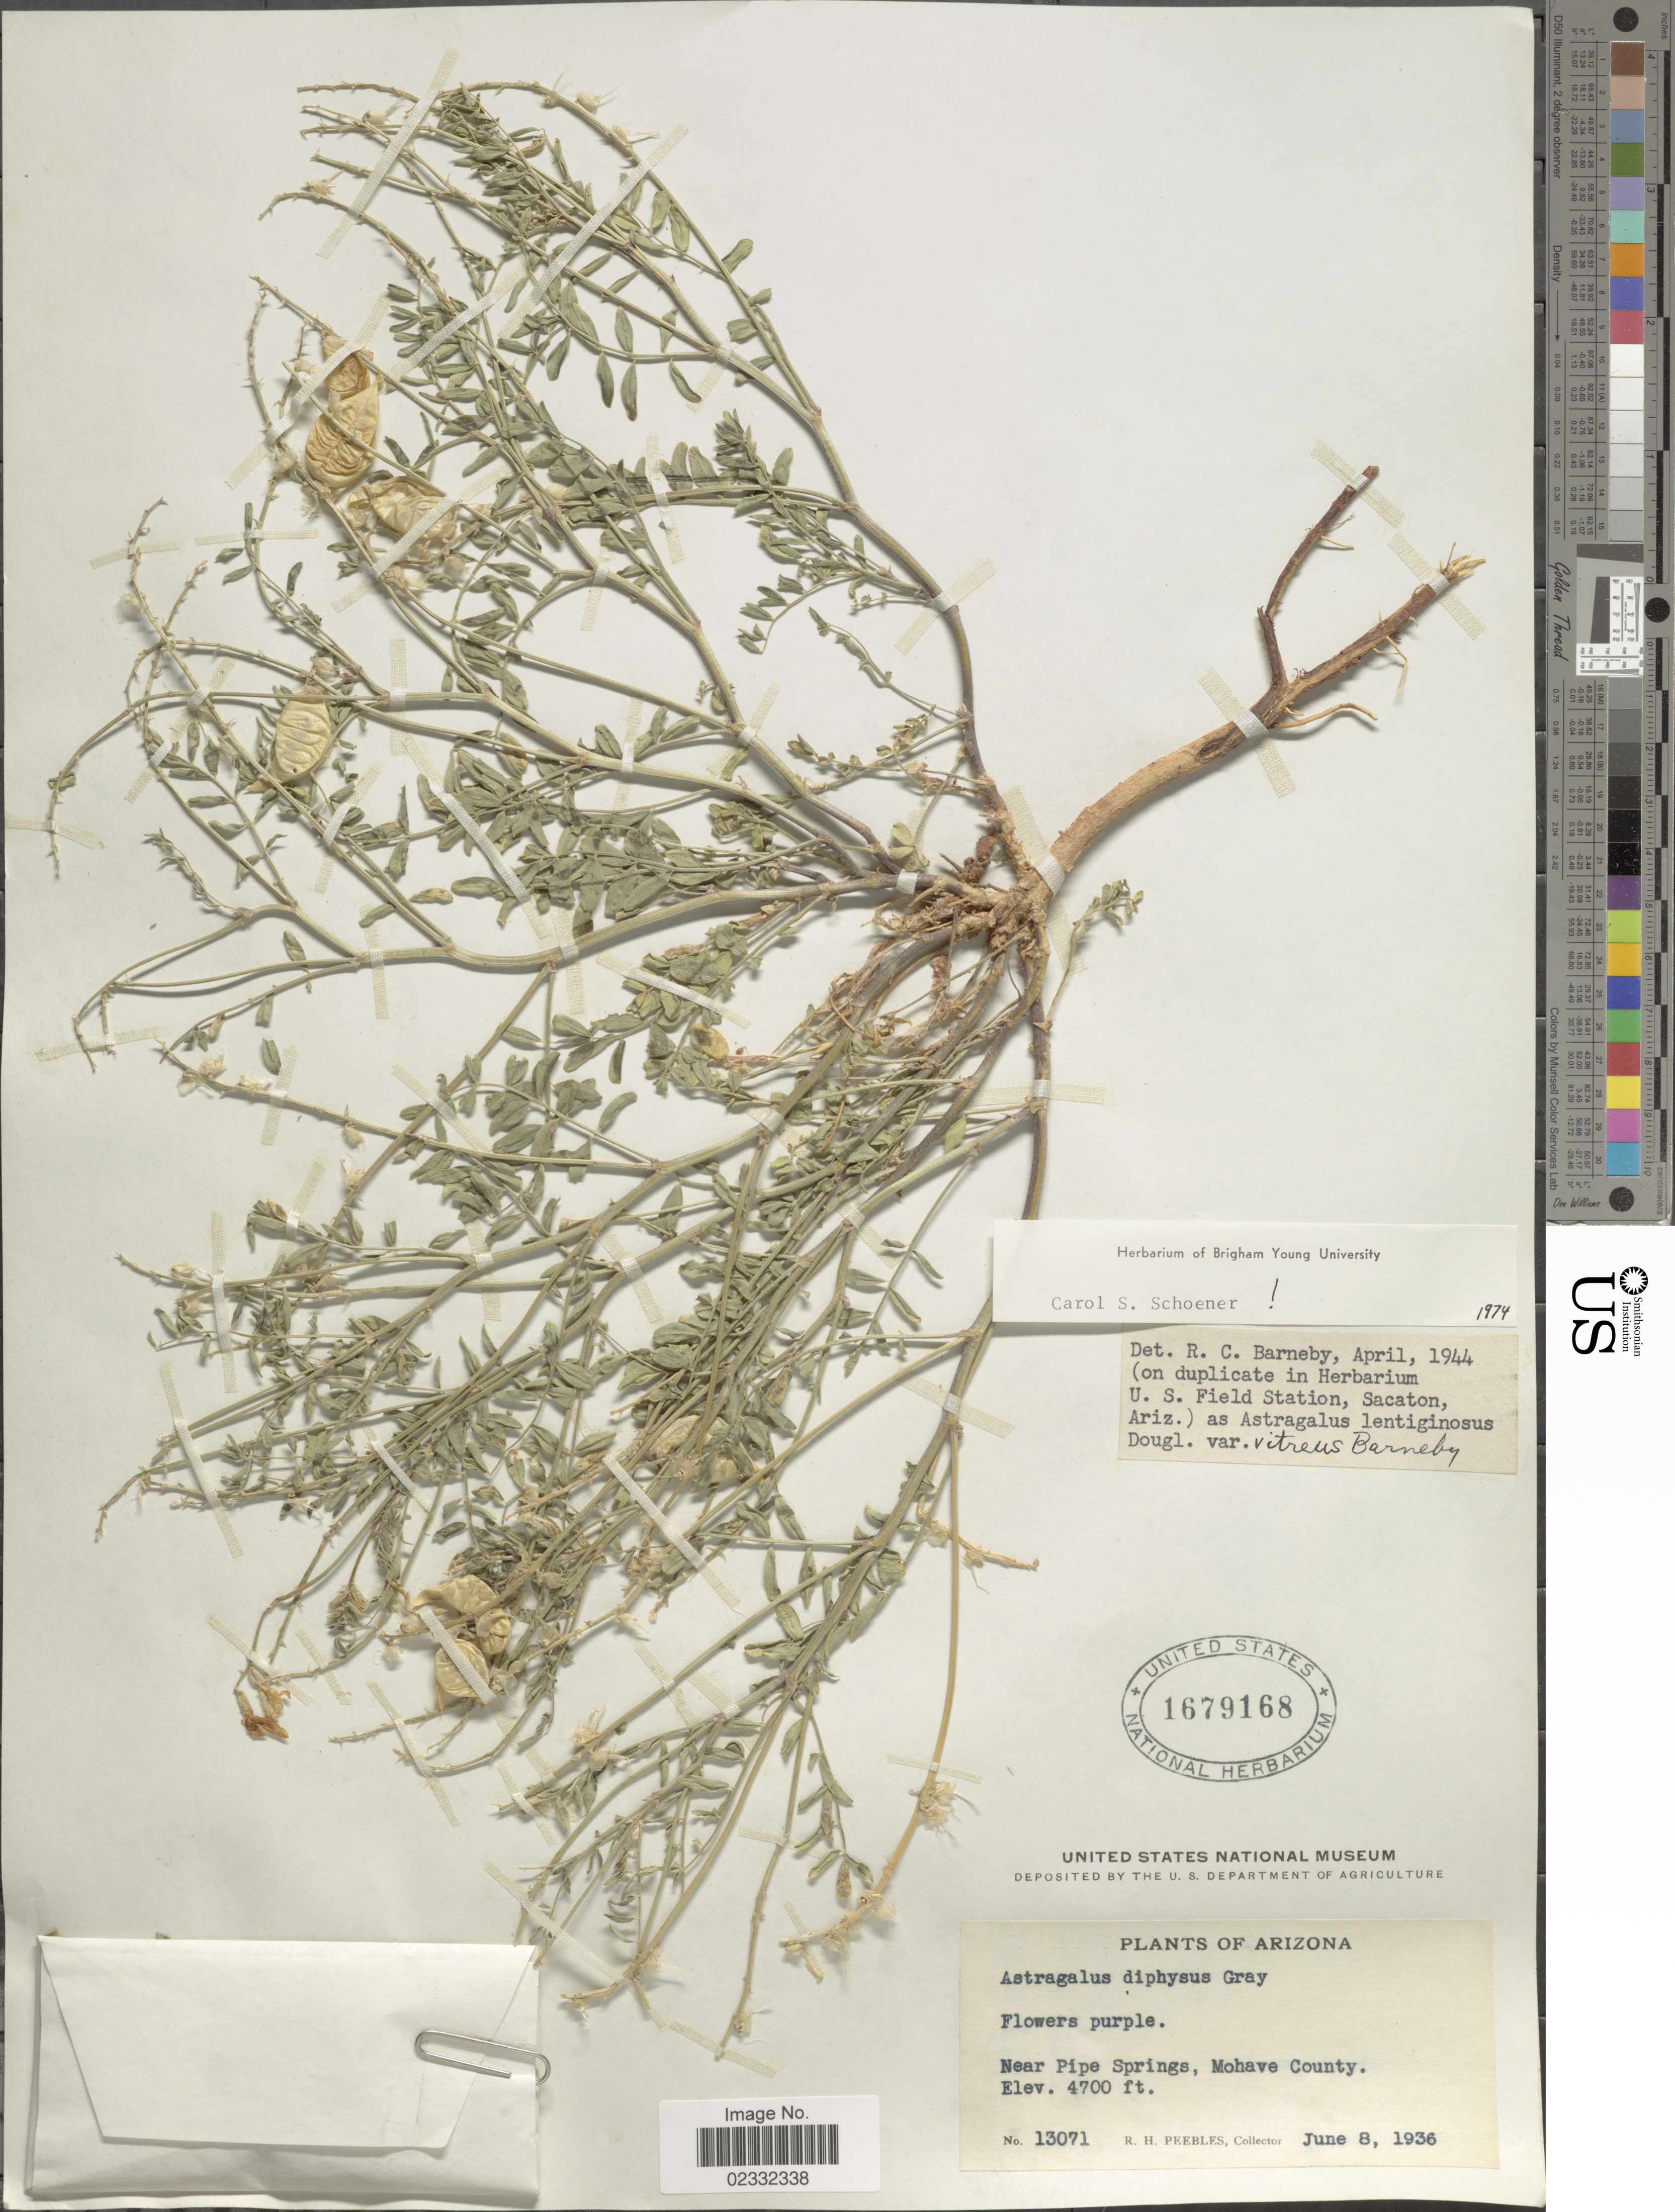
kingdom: Plantae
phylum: Tracheophyta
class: Magnoliopsida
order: Fabales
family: Fabaceae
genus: Astragalus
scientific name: Astragalus lentiginosus var. vitreus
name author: Barneby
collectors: R. H. Peebles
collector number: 13701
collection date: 1936-06-08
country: United States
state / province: Arizona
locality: Arizona, Near Pipe Springs, Mohave County.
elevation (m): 1433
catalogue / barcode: US 1679168